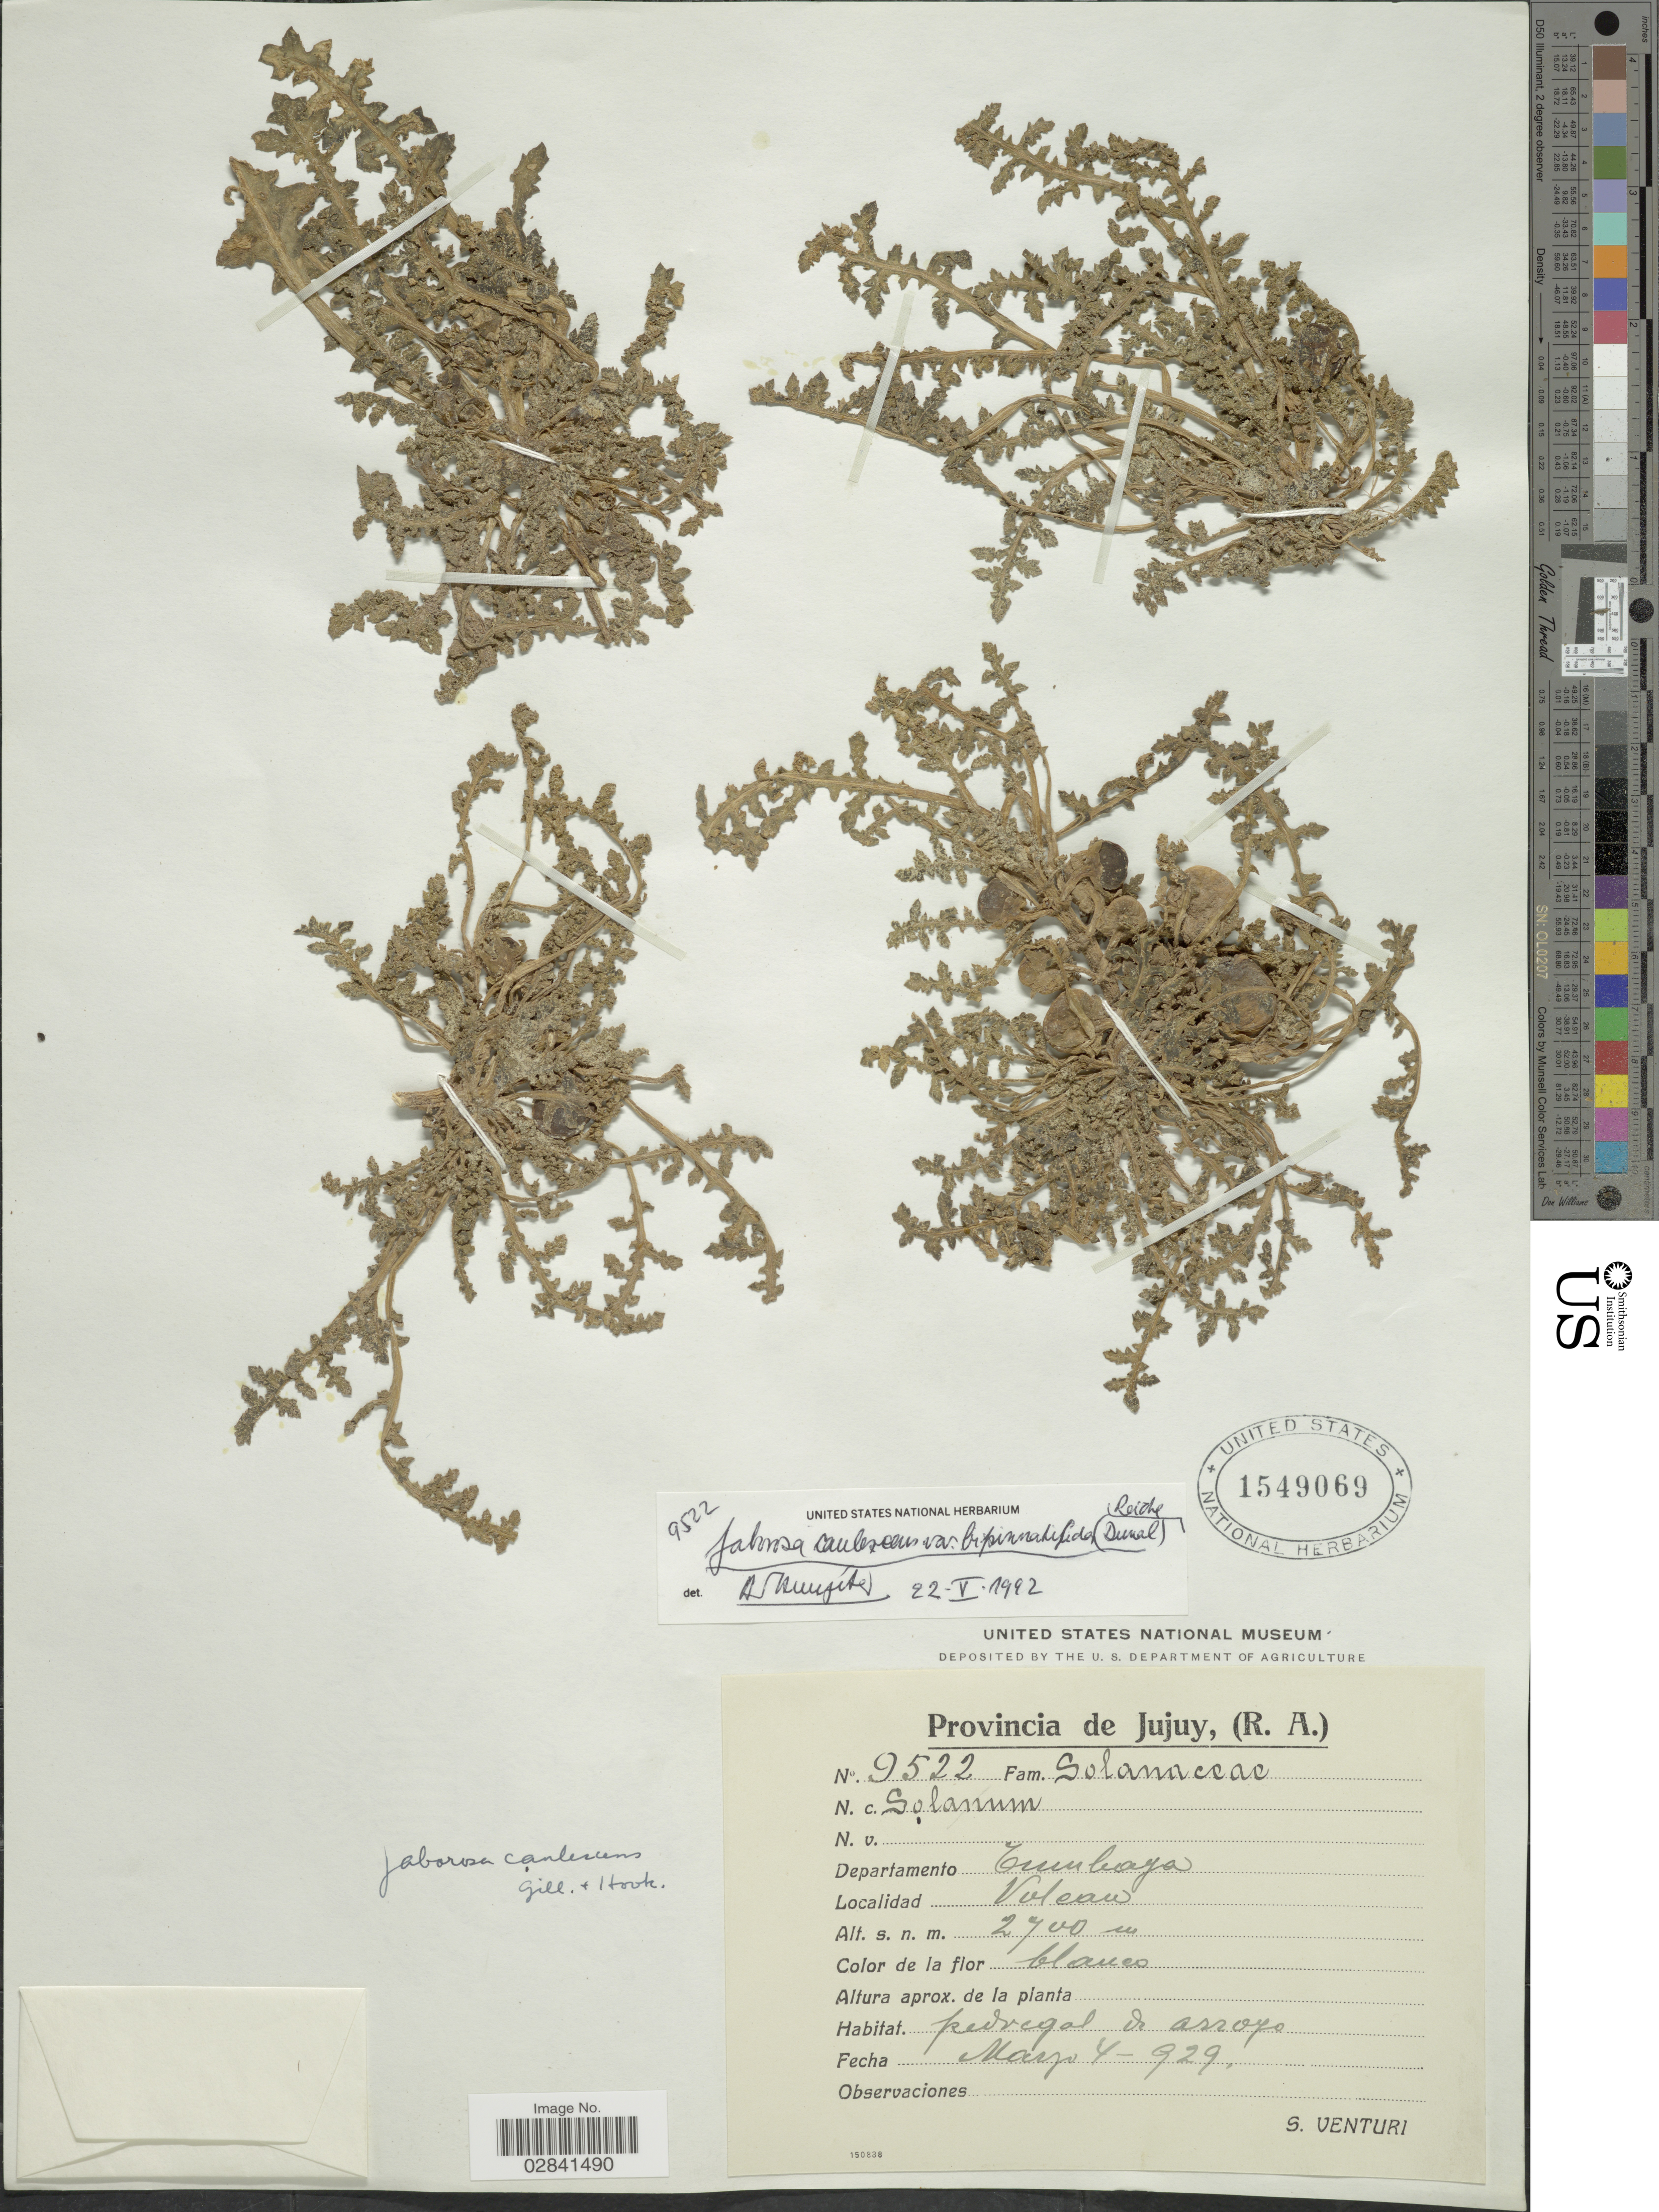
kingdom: Plantae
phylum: Tracheophyta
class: Magnoliopsida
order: Solanales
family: Solanaceae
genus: Jaborosa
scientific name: Jaborosa caulescens var. bipinnatifida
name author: (Dunal) Reiche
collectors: S. Venturi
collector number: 9522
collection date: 1929-03-04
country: Argentina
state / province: Jujuy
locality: Departamento Tumbaya. Volcan.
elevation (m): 2700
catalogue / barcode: US 1549069